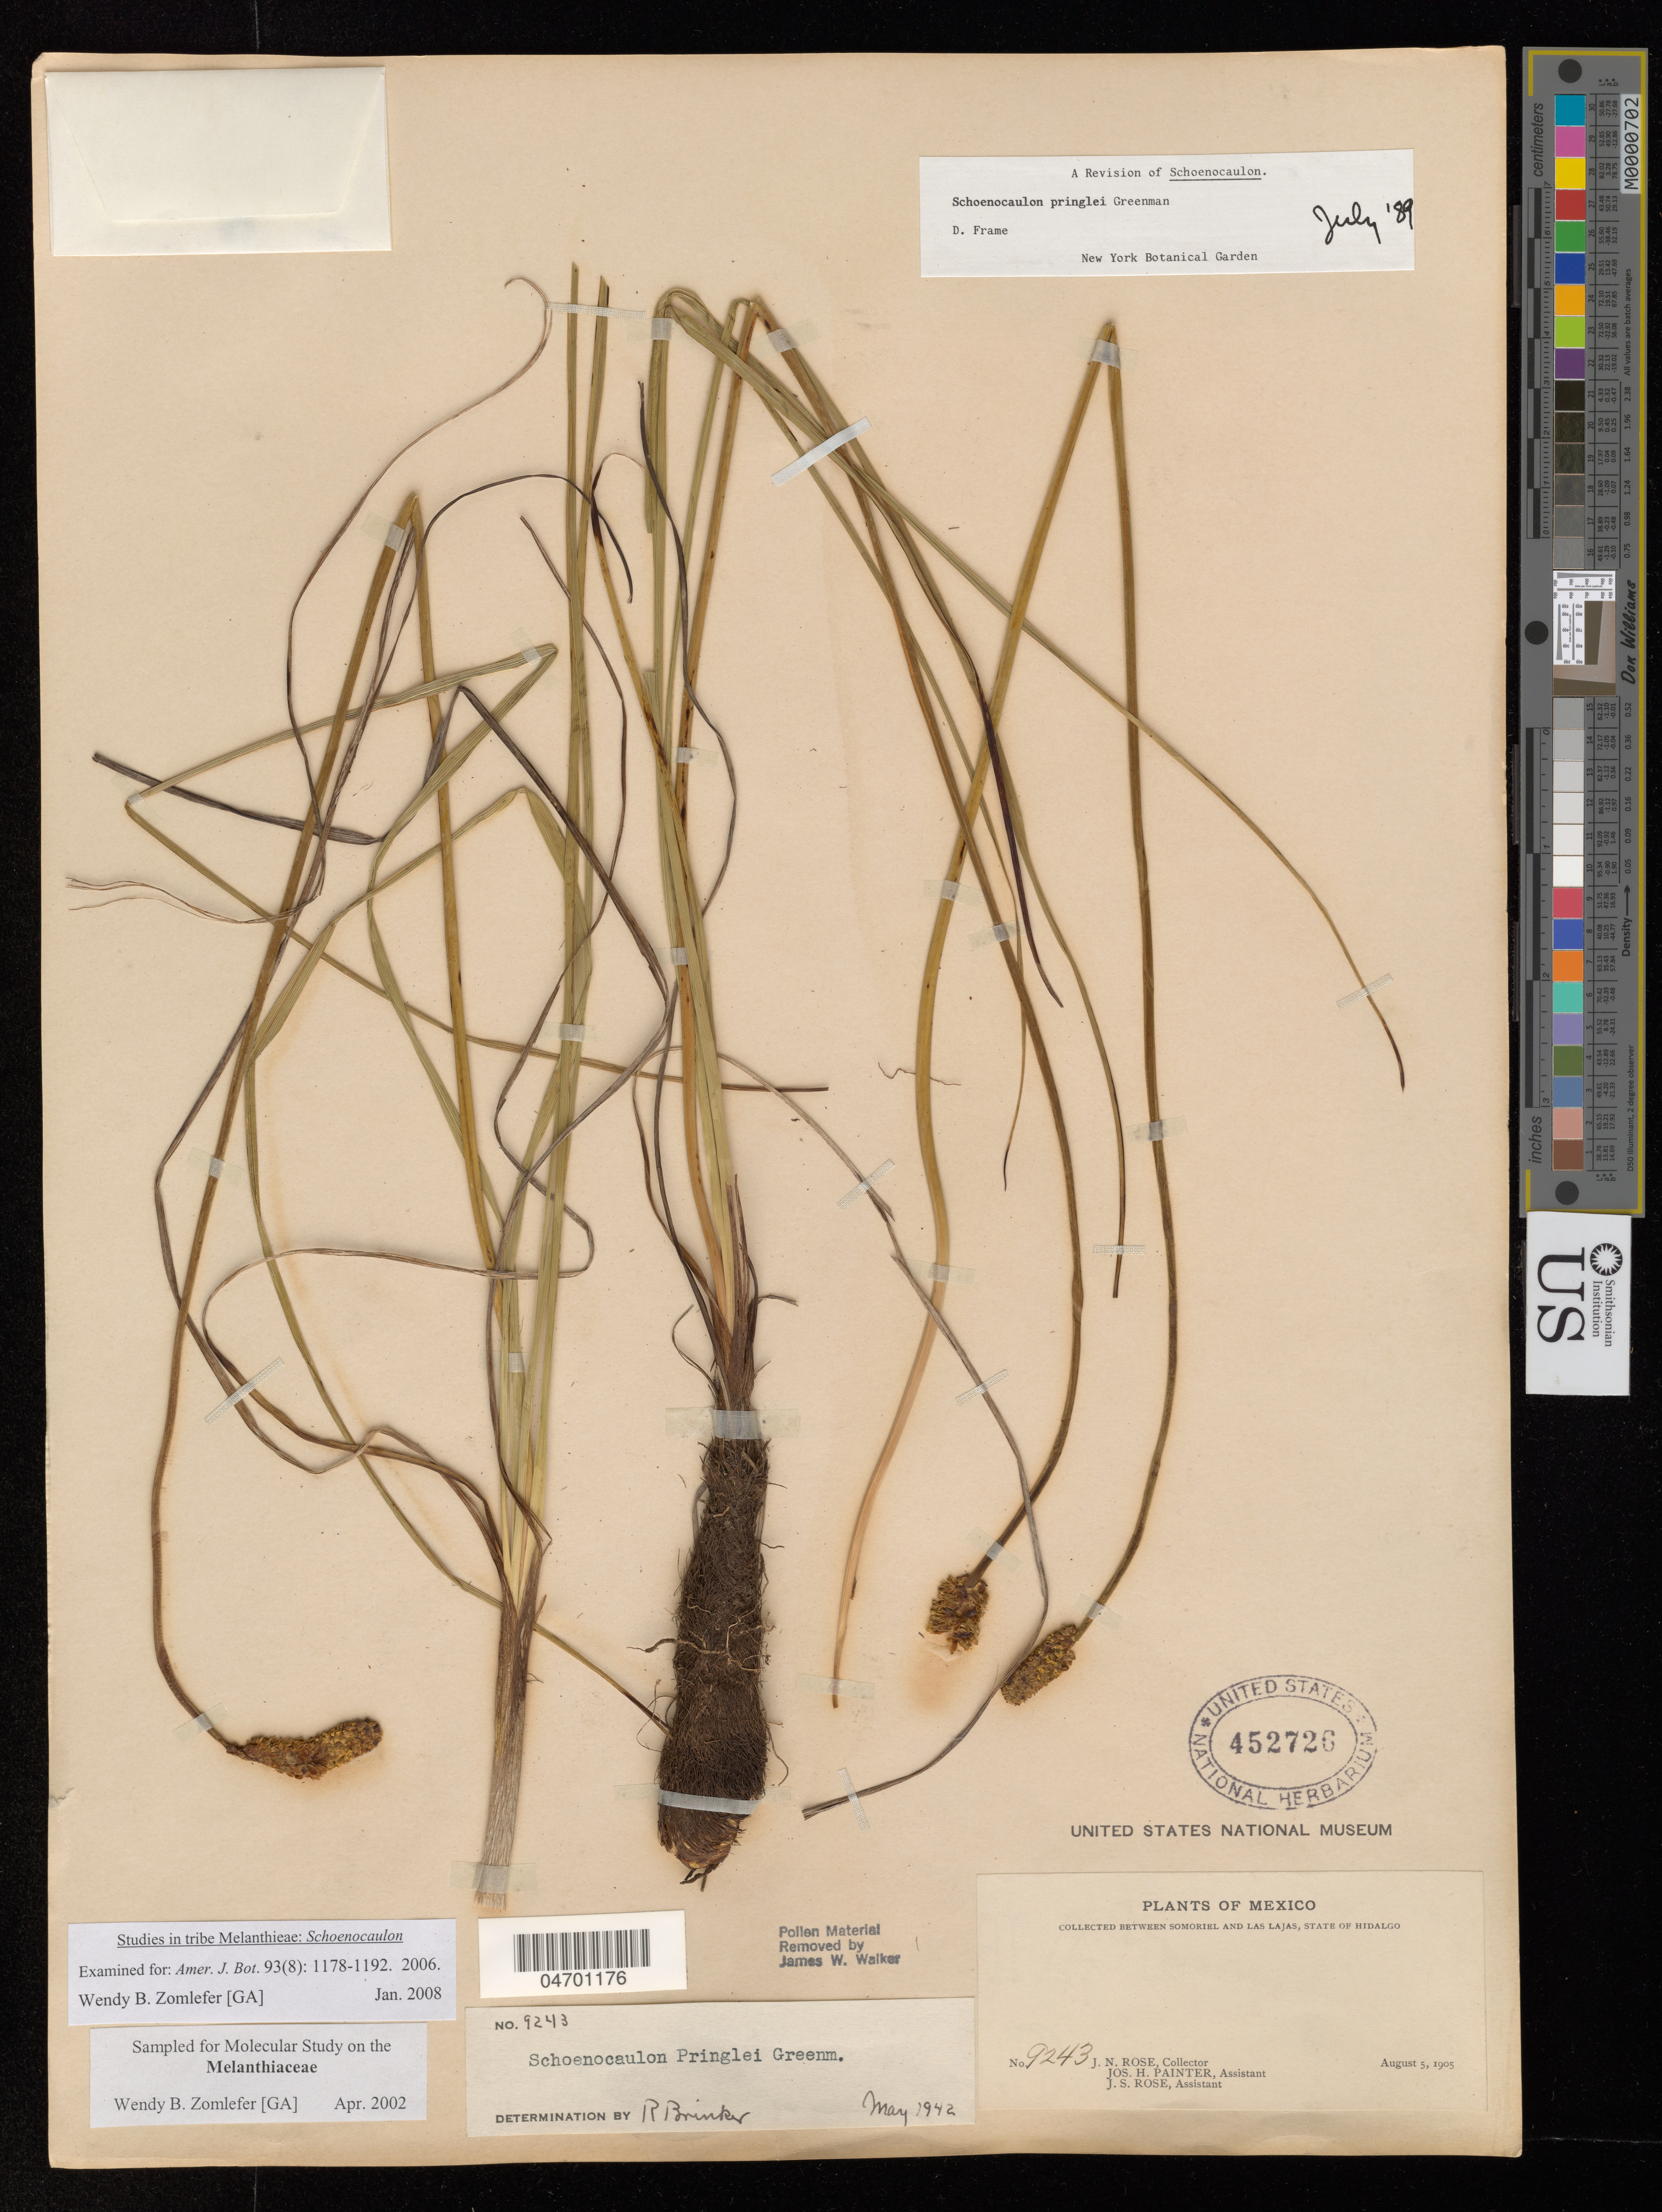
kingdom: Plantae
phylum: Tracheophyta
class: Liliopsida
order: Liliales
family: Melanthiaceae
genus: Schoenocaulon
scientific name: Schoenocaulon sp.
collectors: J. N. Rose, J. H. Painter & J. S. Rose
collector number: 9243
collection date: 1905-08-05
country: Mexico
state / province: Hidalgo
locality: Between Somoriel and Las Lajas.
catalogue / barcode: US 452726